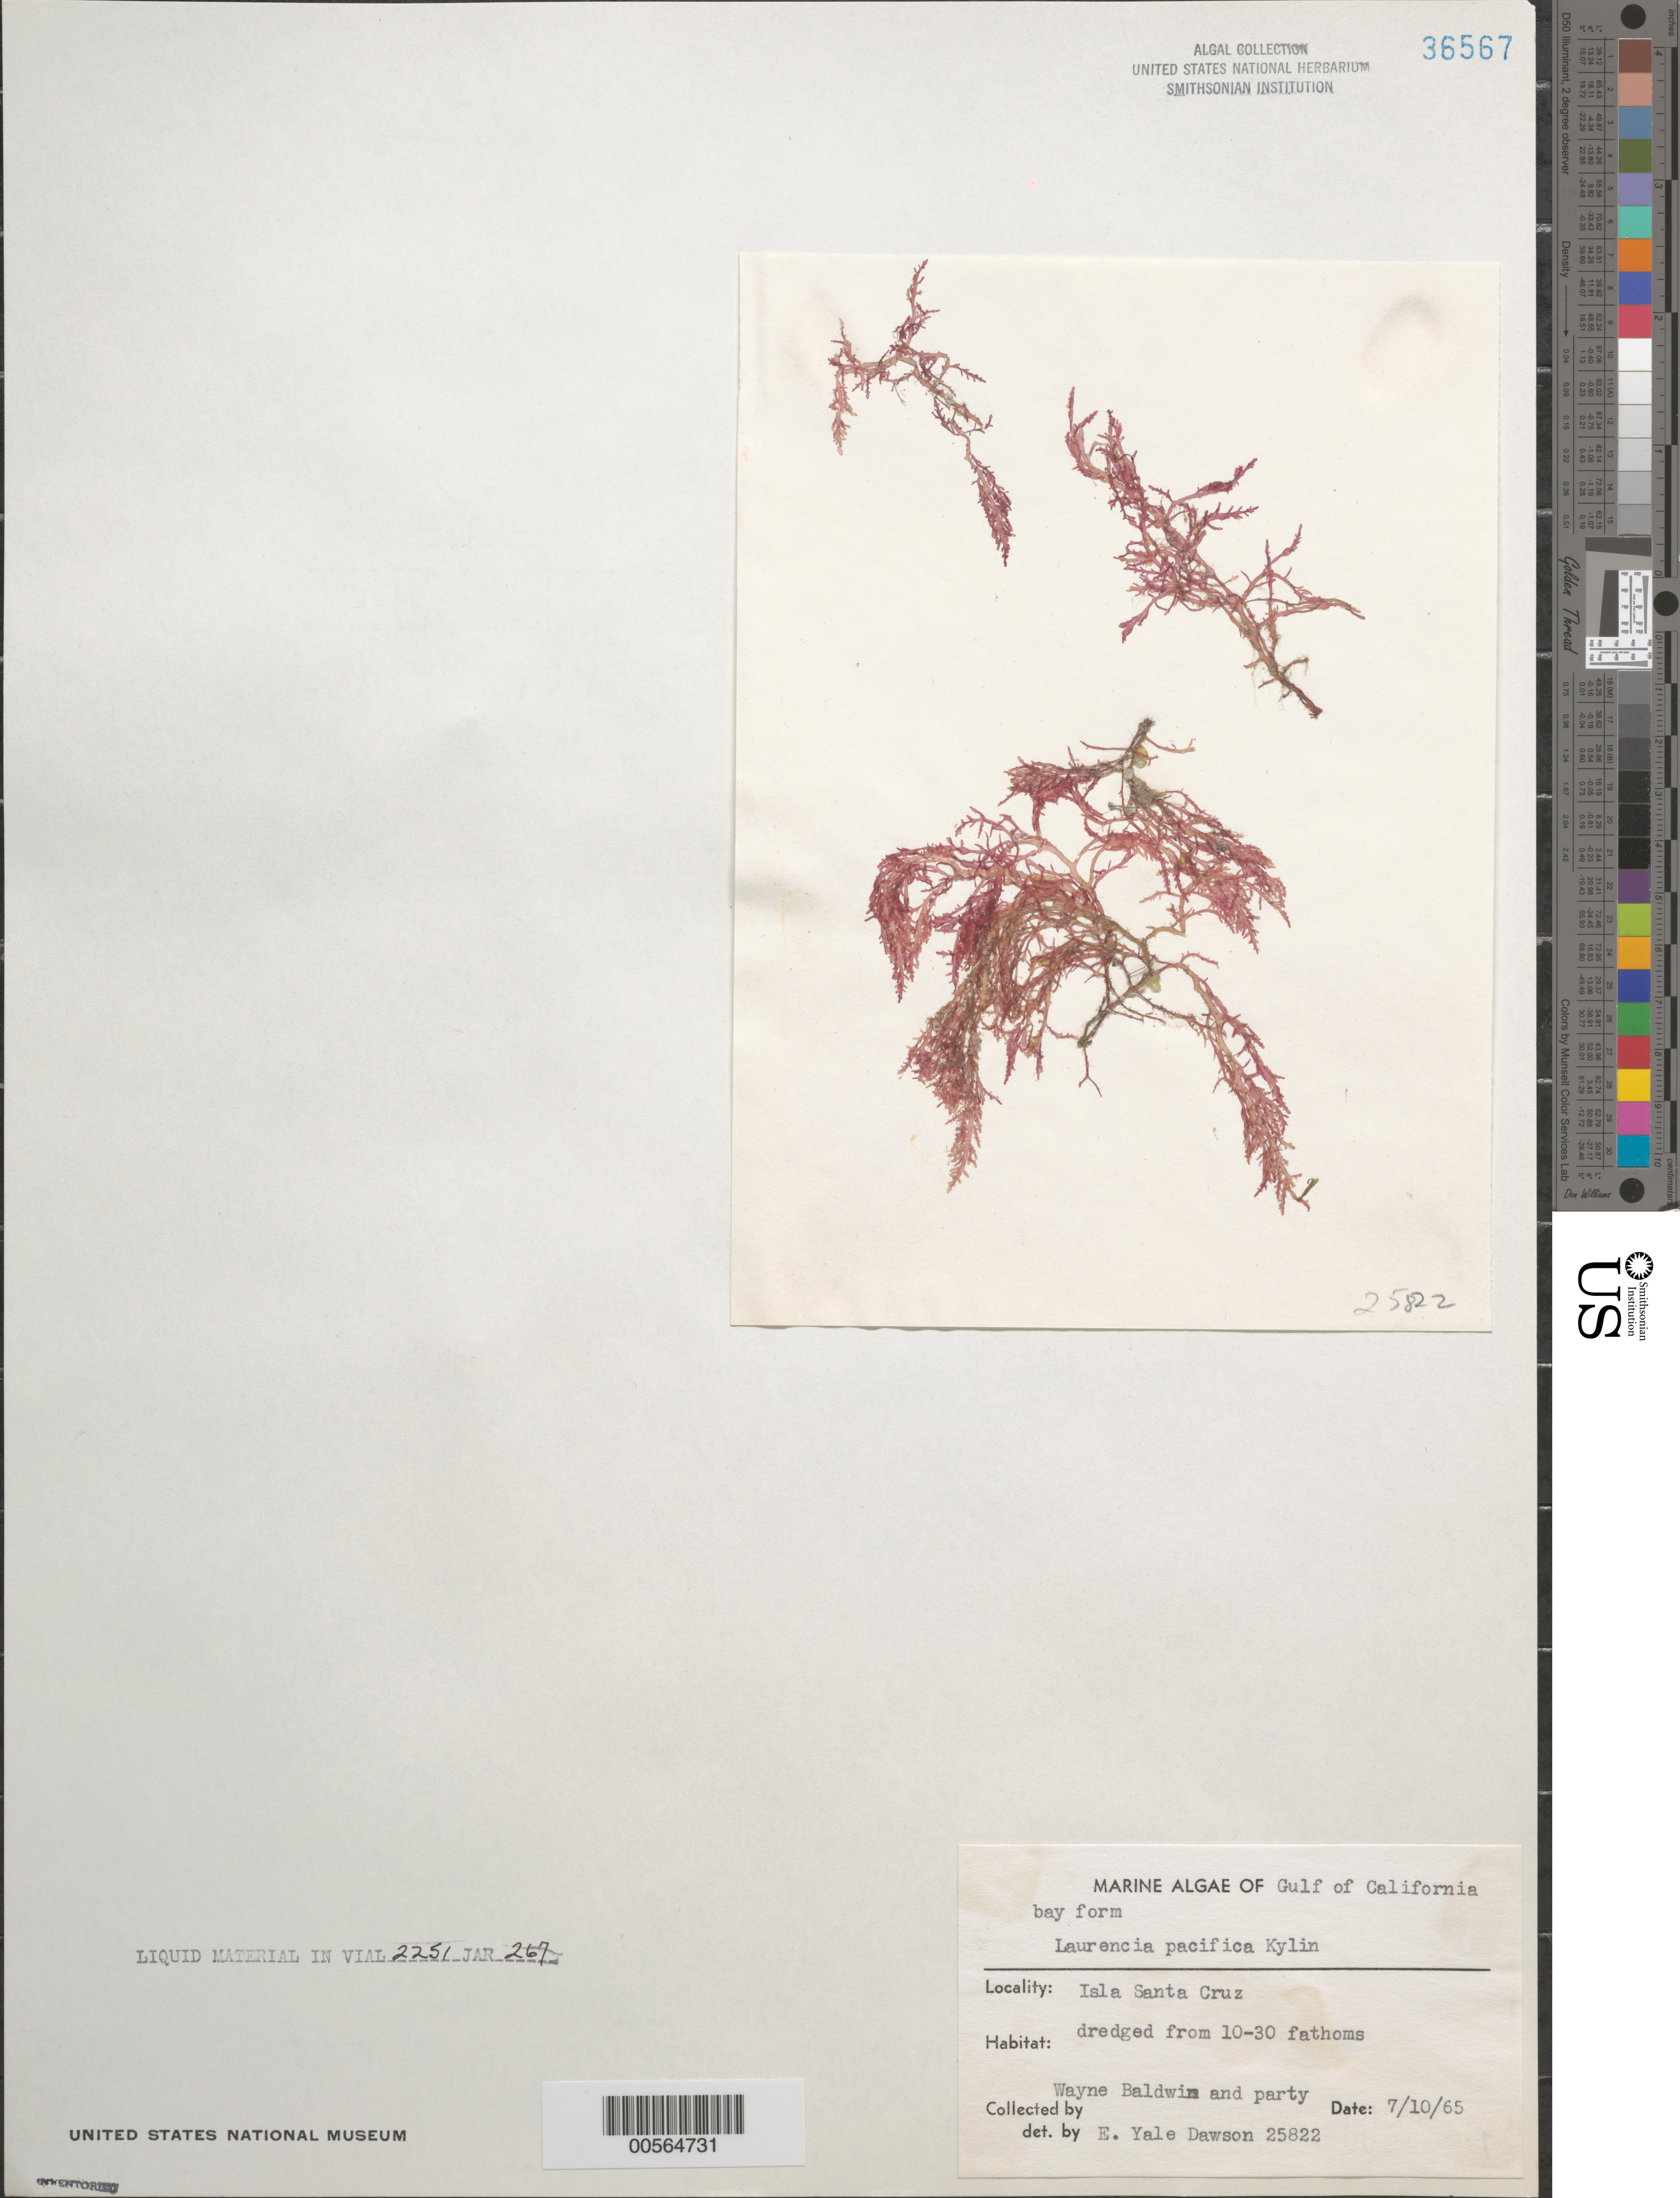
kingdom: Plantae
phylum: Rhodophyta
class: Florideophyceae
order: Ceramiales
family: Rhodomelaceae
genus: Laurencia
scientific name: Laurencia pacifica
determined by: Dawson, E. Y.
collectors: W. Baldwin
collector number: EYD 25822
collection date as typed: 10 Jul 1965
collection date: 1965-07-10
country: Mexico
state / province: Baja California Sur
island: Isla de Santa Cruz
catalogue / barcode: US 36567